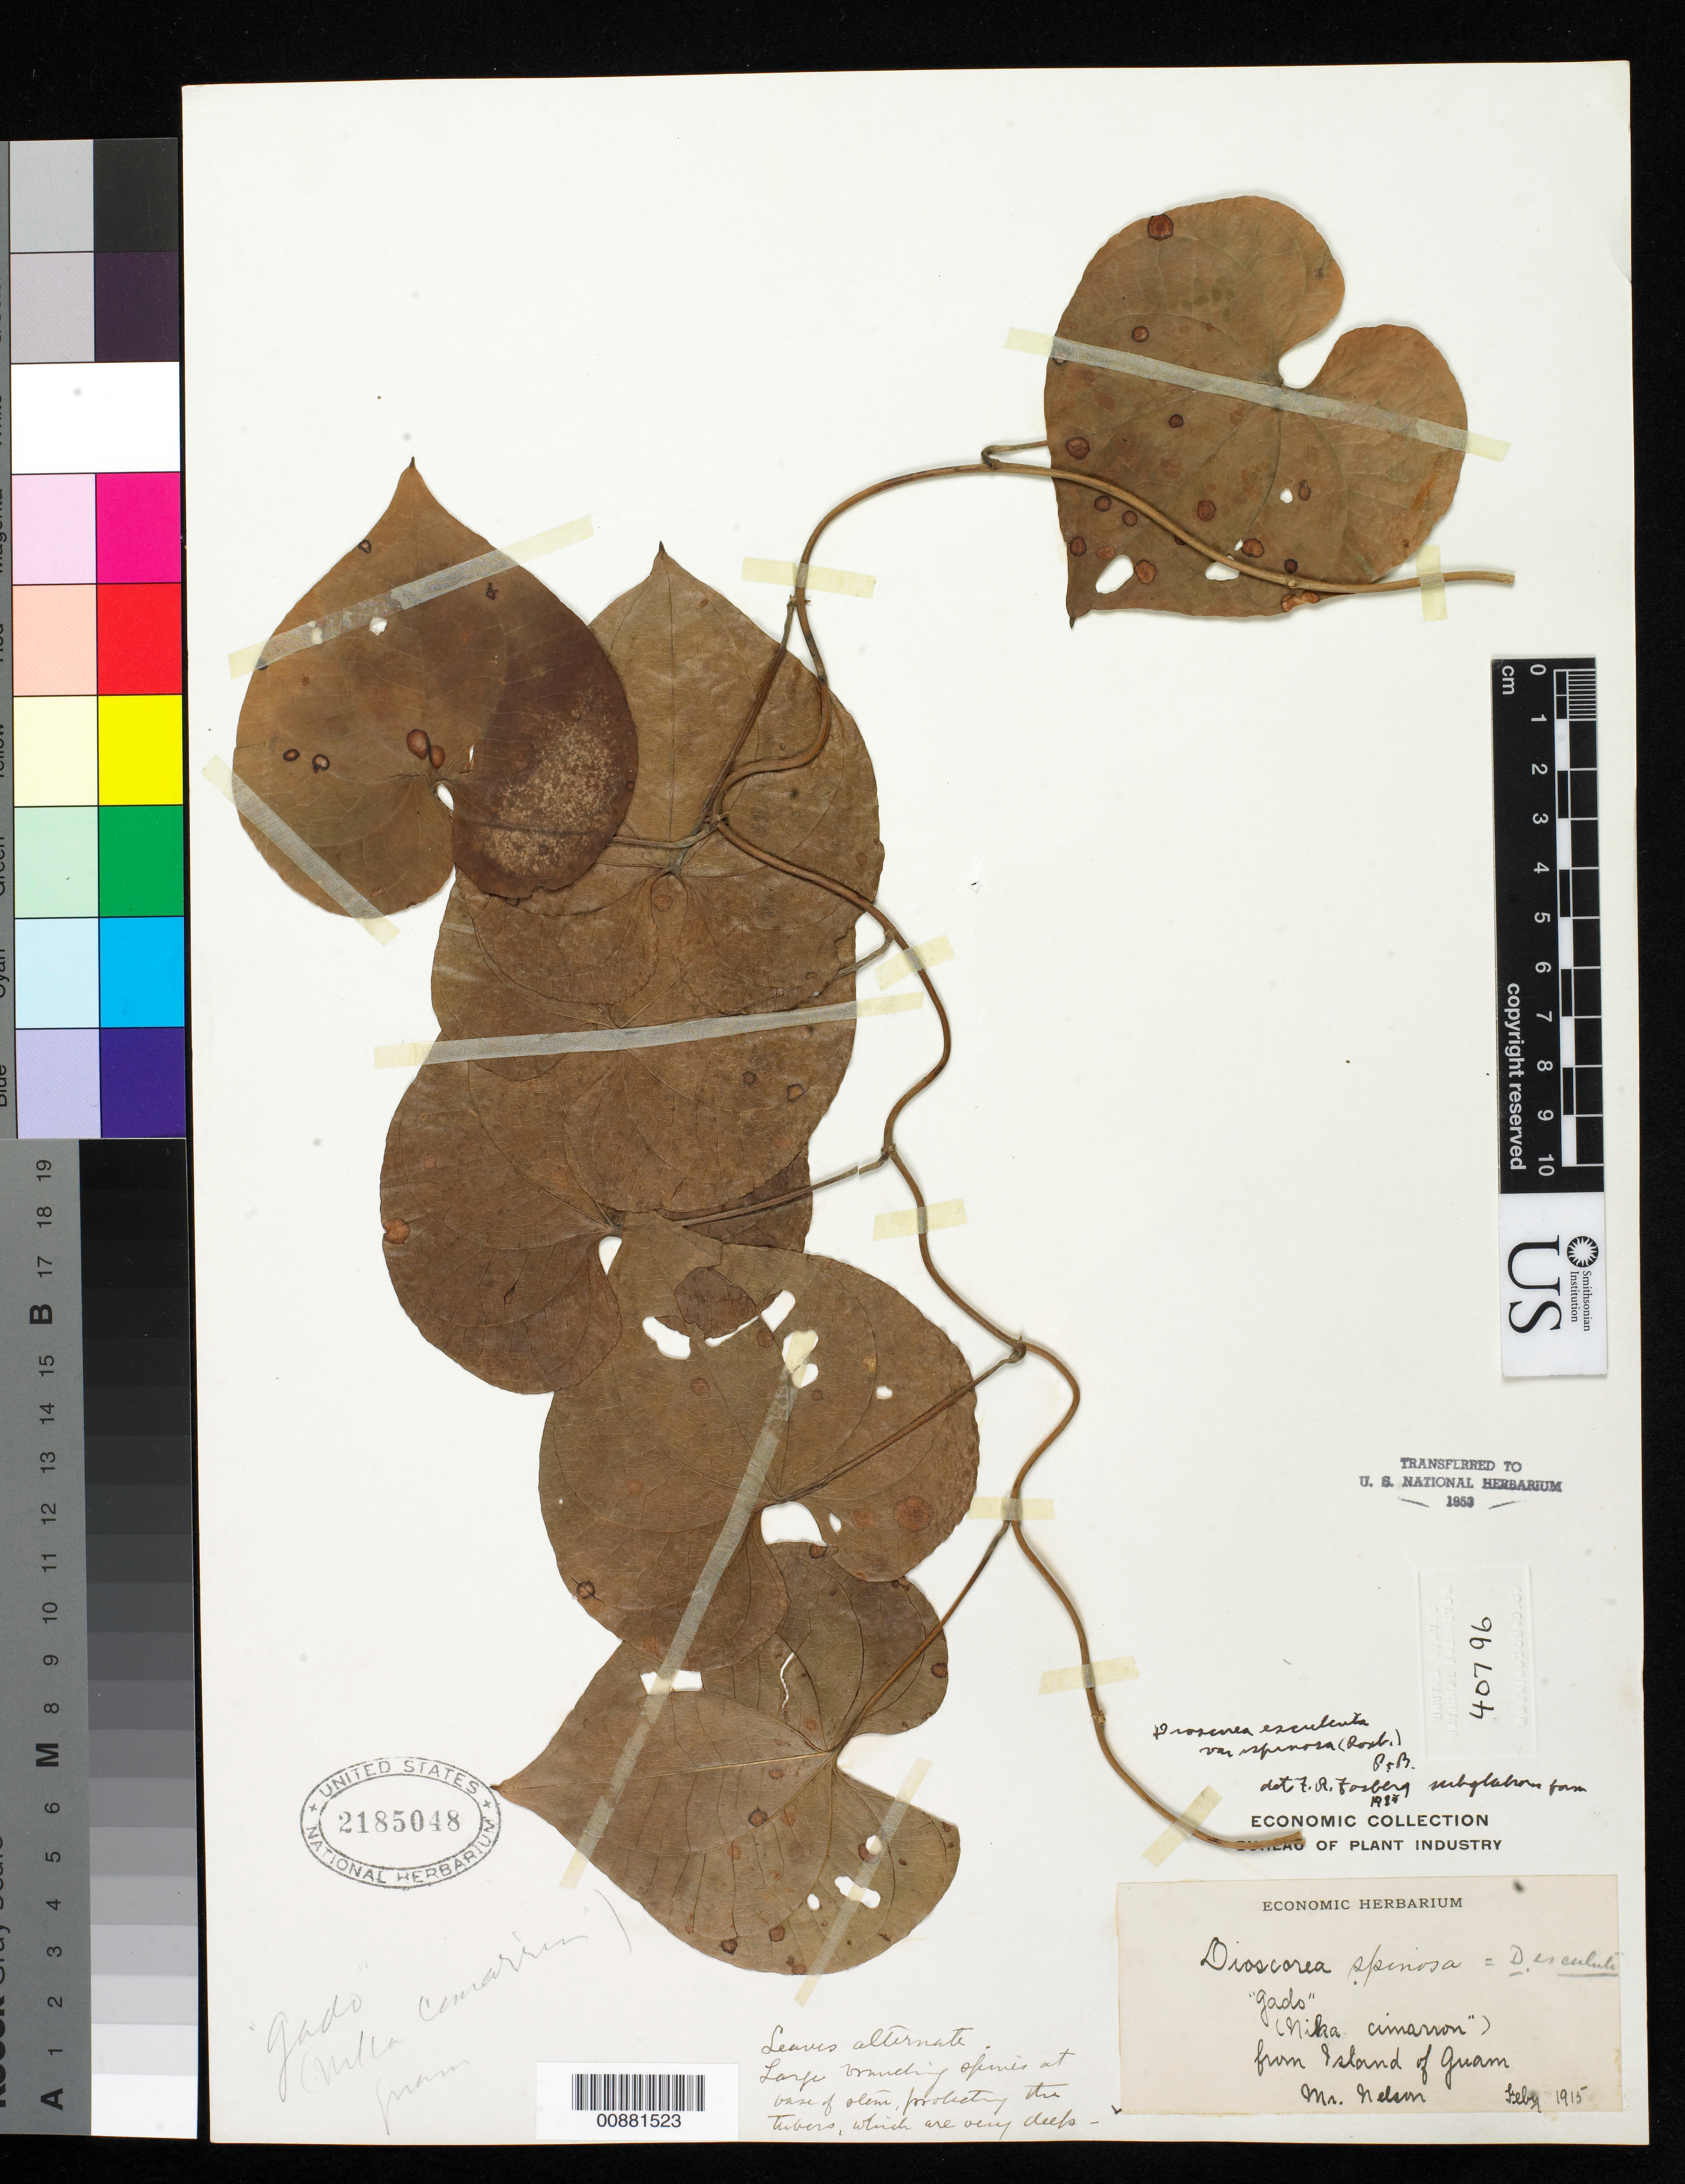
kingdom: Plantae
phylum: Tracheophyta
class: Liliopsida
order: Dioscoreales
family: Dioscoreaceae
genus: Dioscorea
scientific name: Dioscorea esculenta var. spinosa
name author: (Lour.) Burkill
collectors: Nelson, --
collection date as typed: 01 Feb 1915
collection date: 1915-02-01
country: Guam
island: Guam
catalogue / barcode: US 2185048